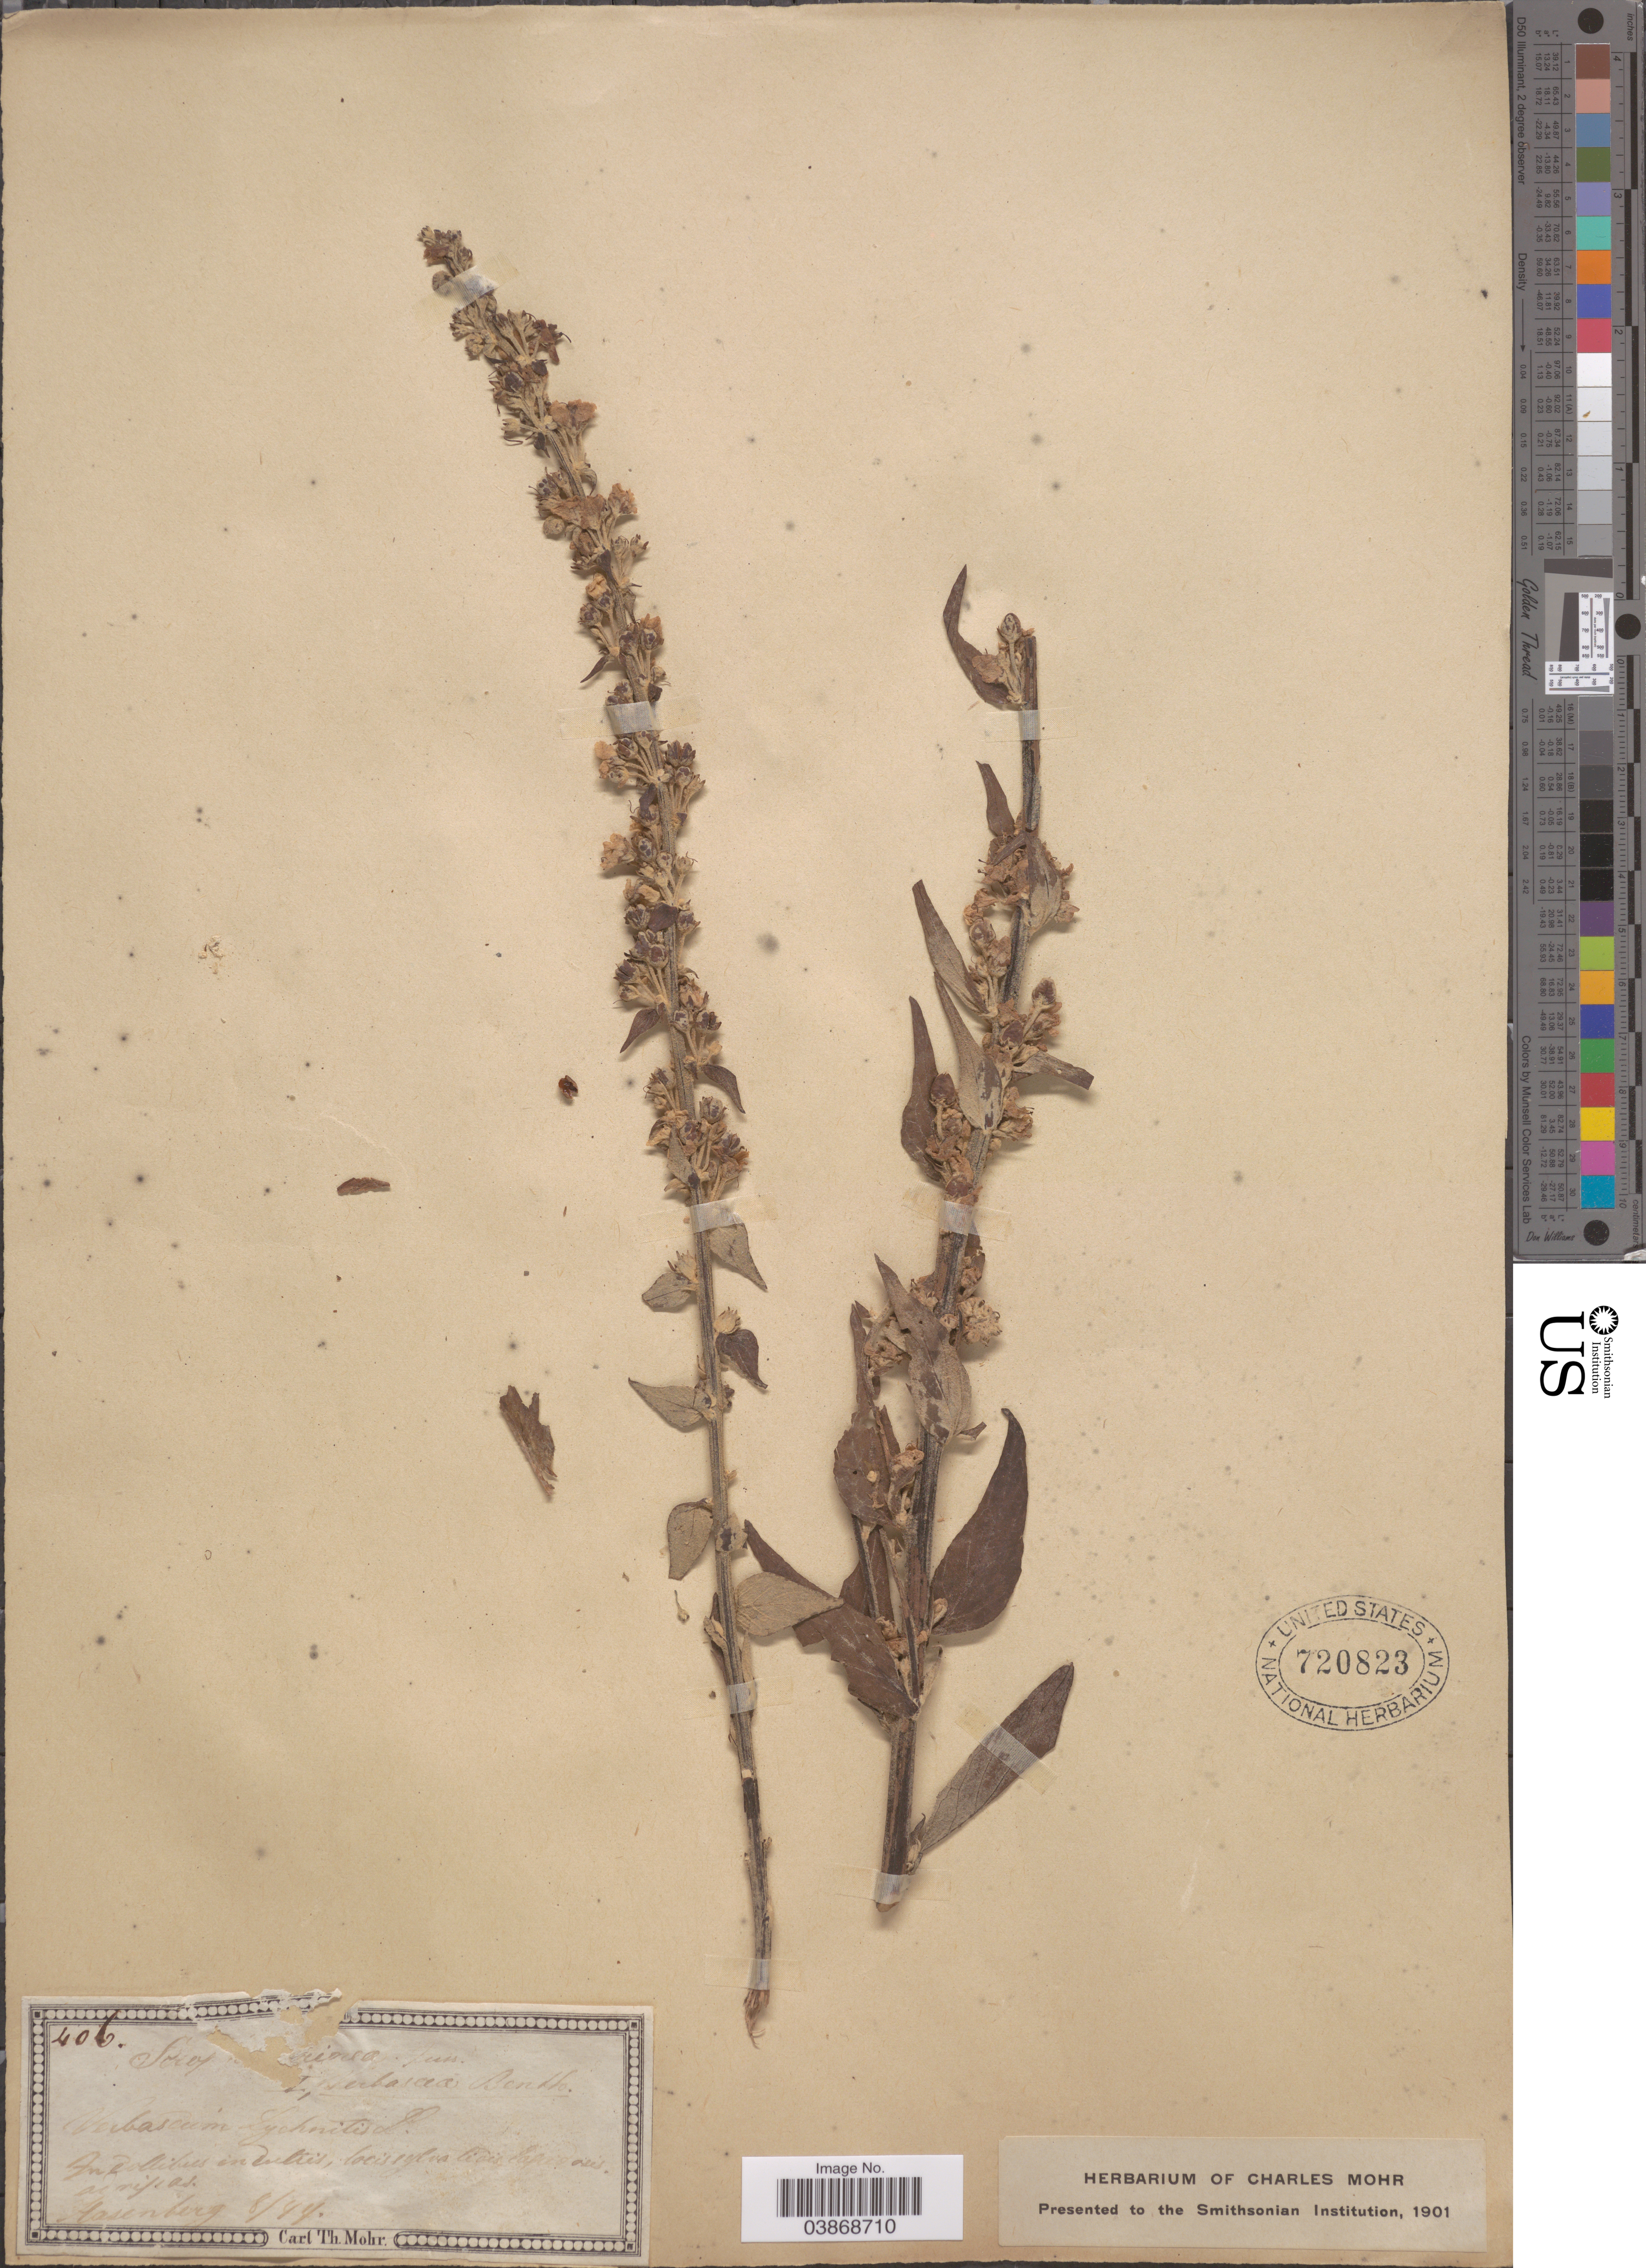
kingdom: Plantae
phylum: Tracheophyta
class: Magnoliopsida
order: Lamiales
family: Scrophulariaceae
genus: Verbascum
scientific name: Verbascum lychnitis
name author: L.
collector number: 406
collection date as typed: Transcribed d/m/y: /8/44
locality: In collibus in cultis, locis sylvis lidis lapa olis. [interpreted] Hasenberg.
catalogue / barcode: US 720823